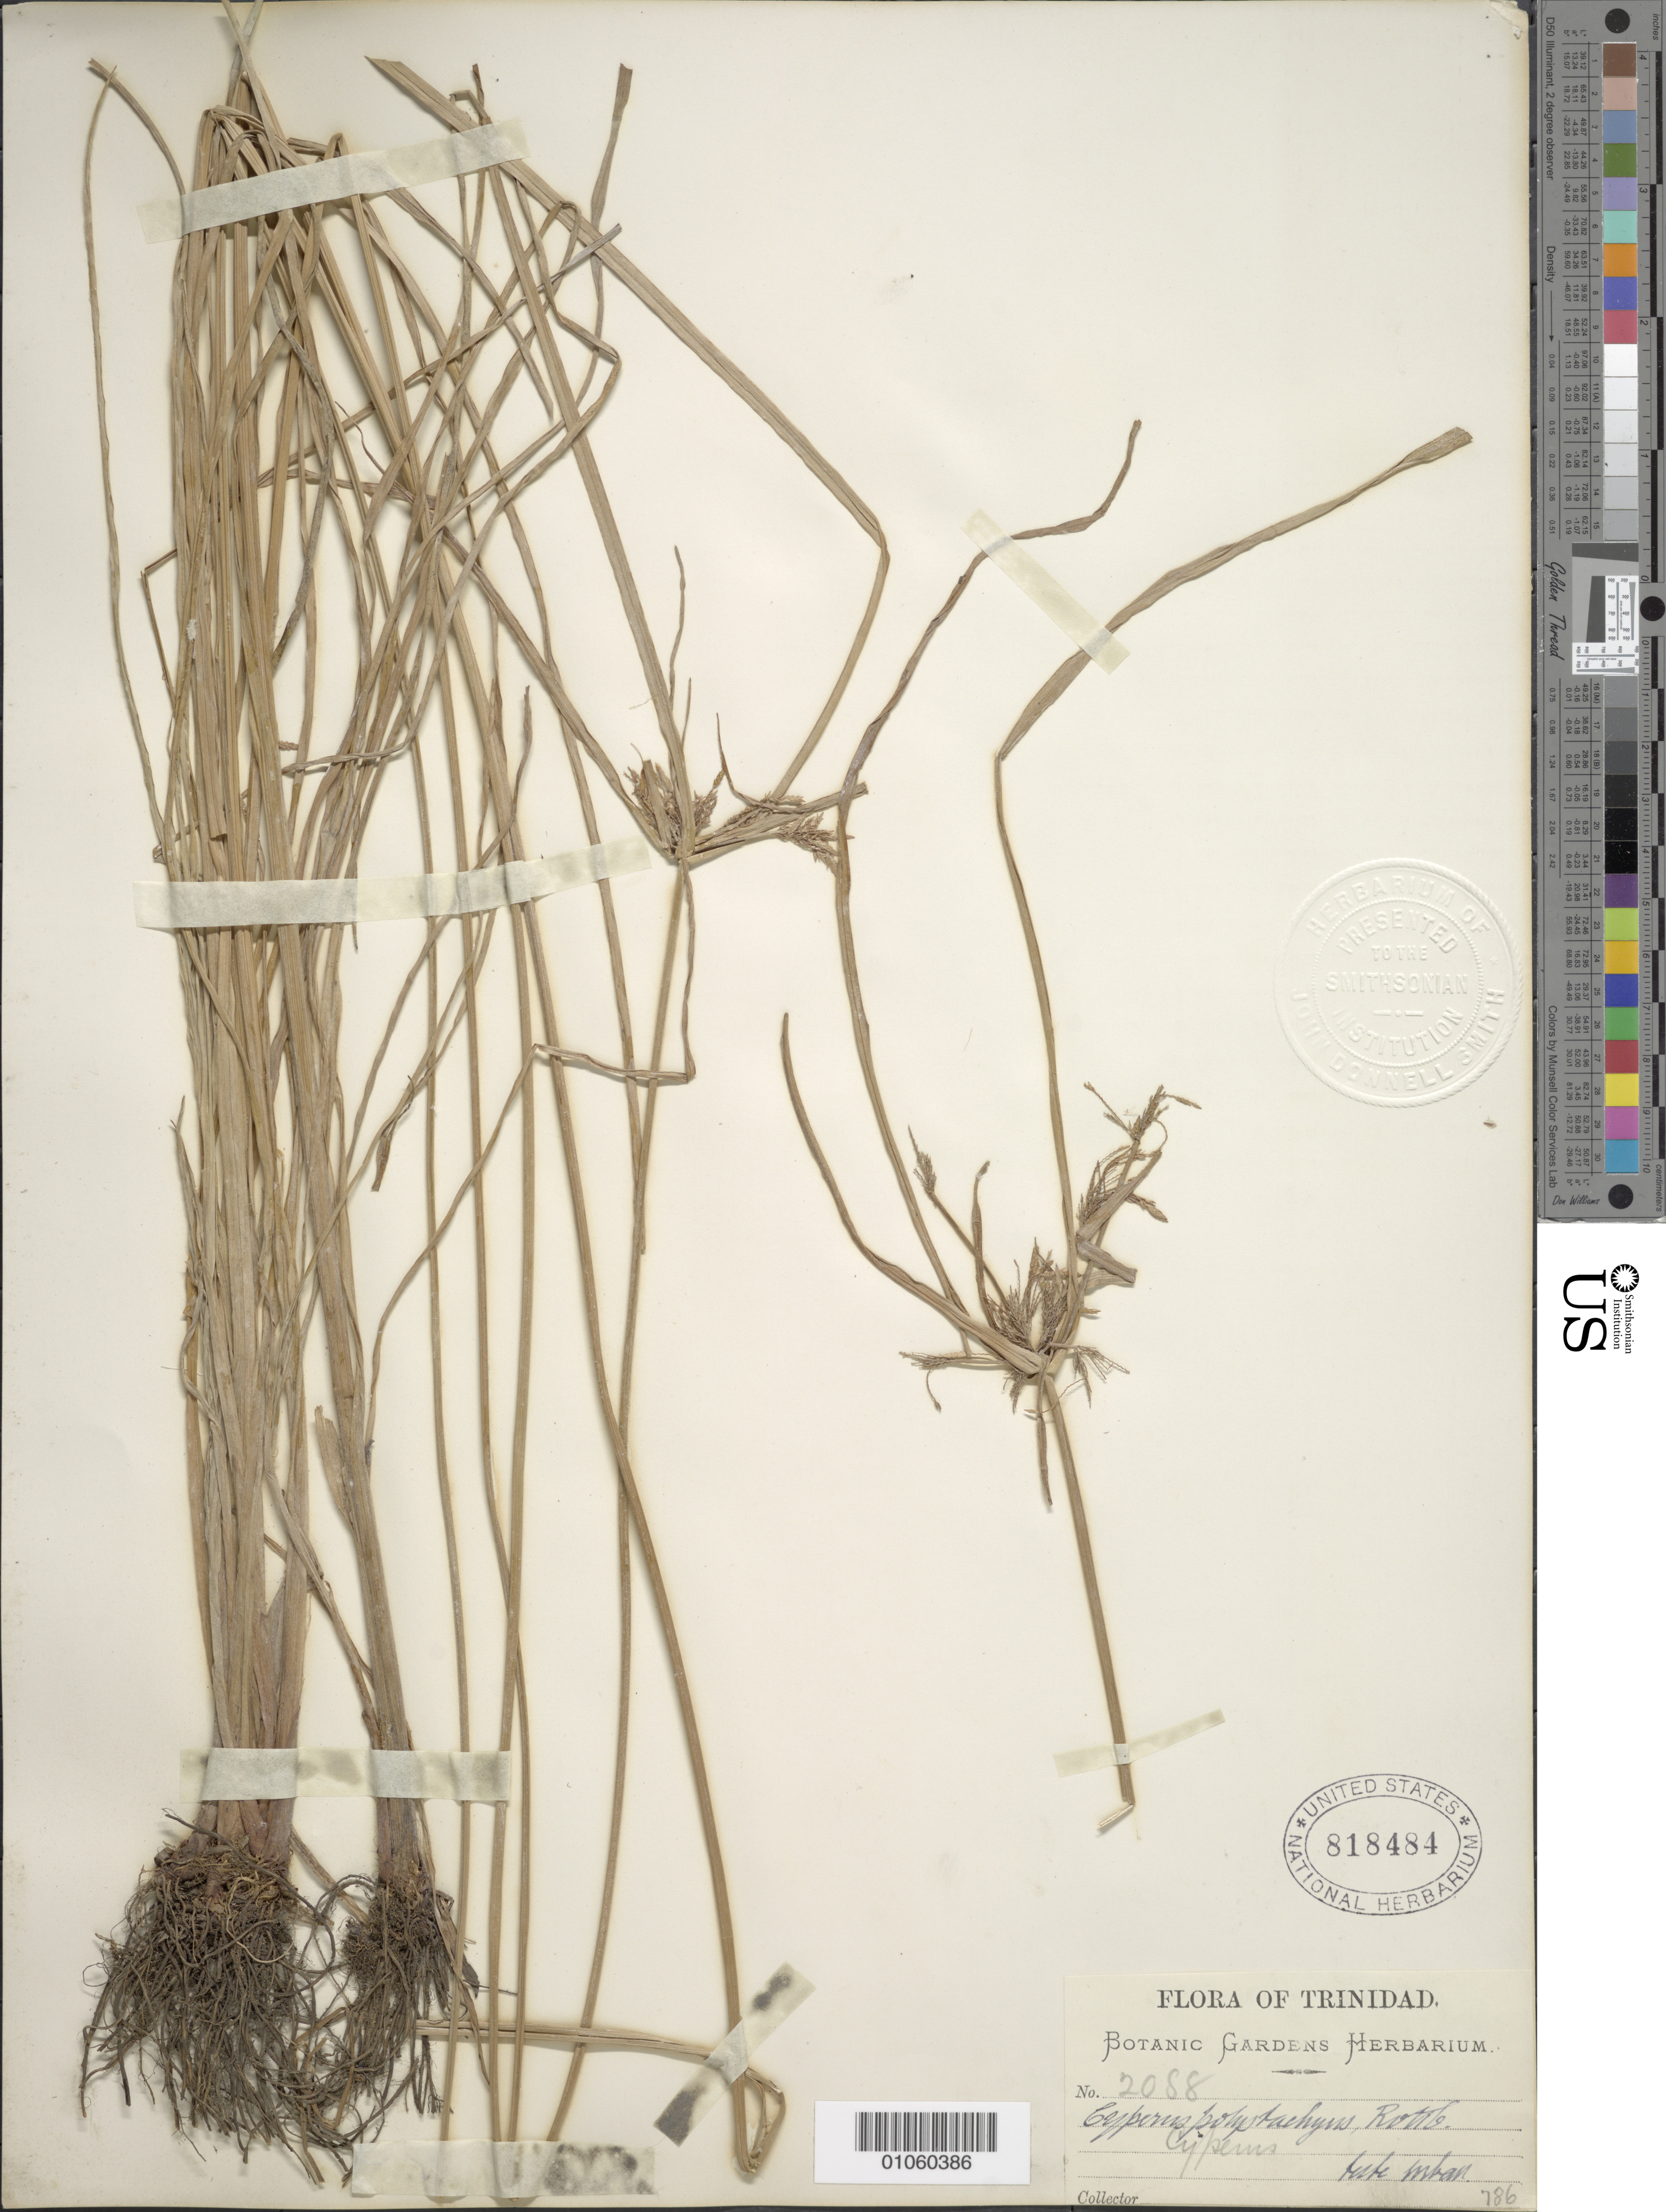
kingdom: Plantae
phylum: Tracheophyta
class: Liliopsida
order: Poales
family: Cyperaceae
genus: Cyperus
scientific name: Cyperus polystachyos var. polystachyos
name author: Rottb.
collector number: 2088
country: Trinidad and Tobago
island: Trinidad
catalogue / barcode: US 818484